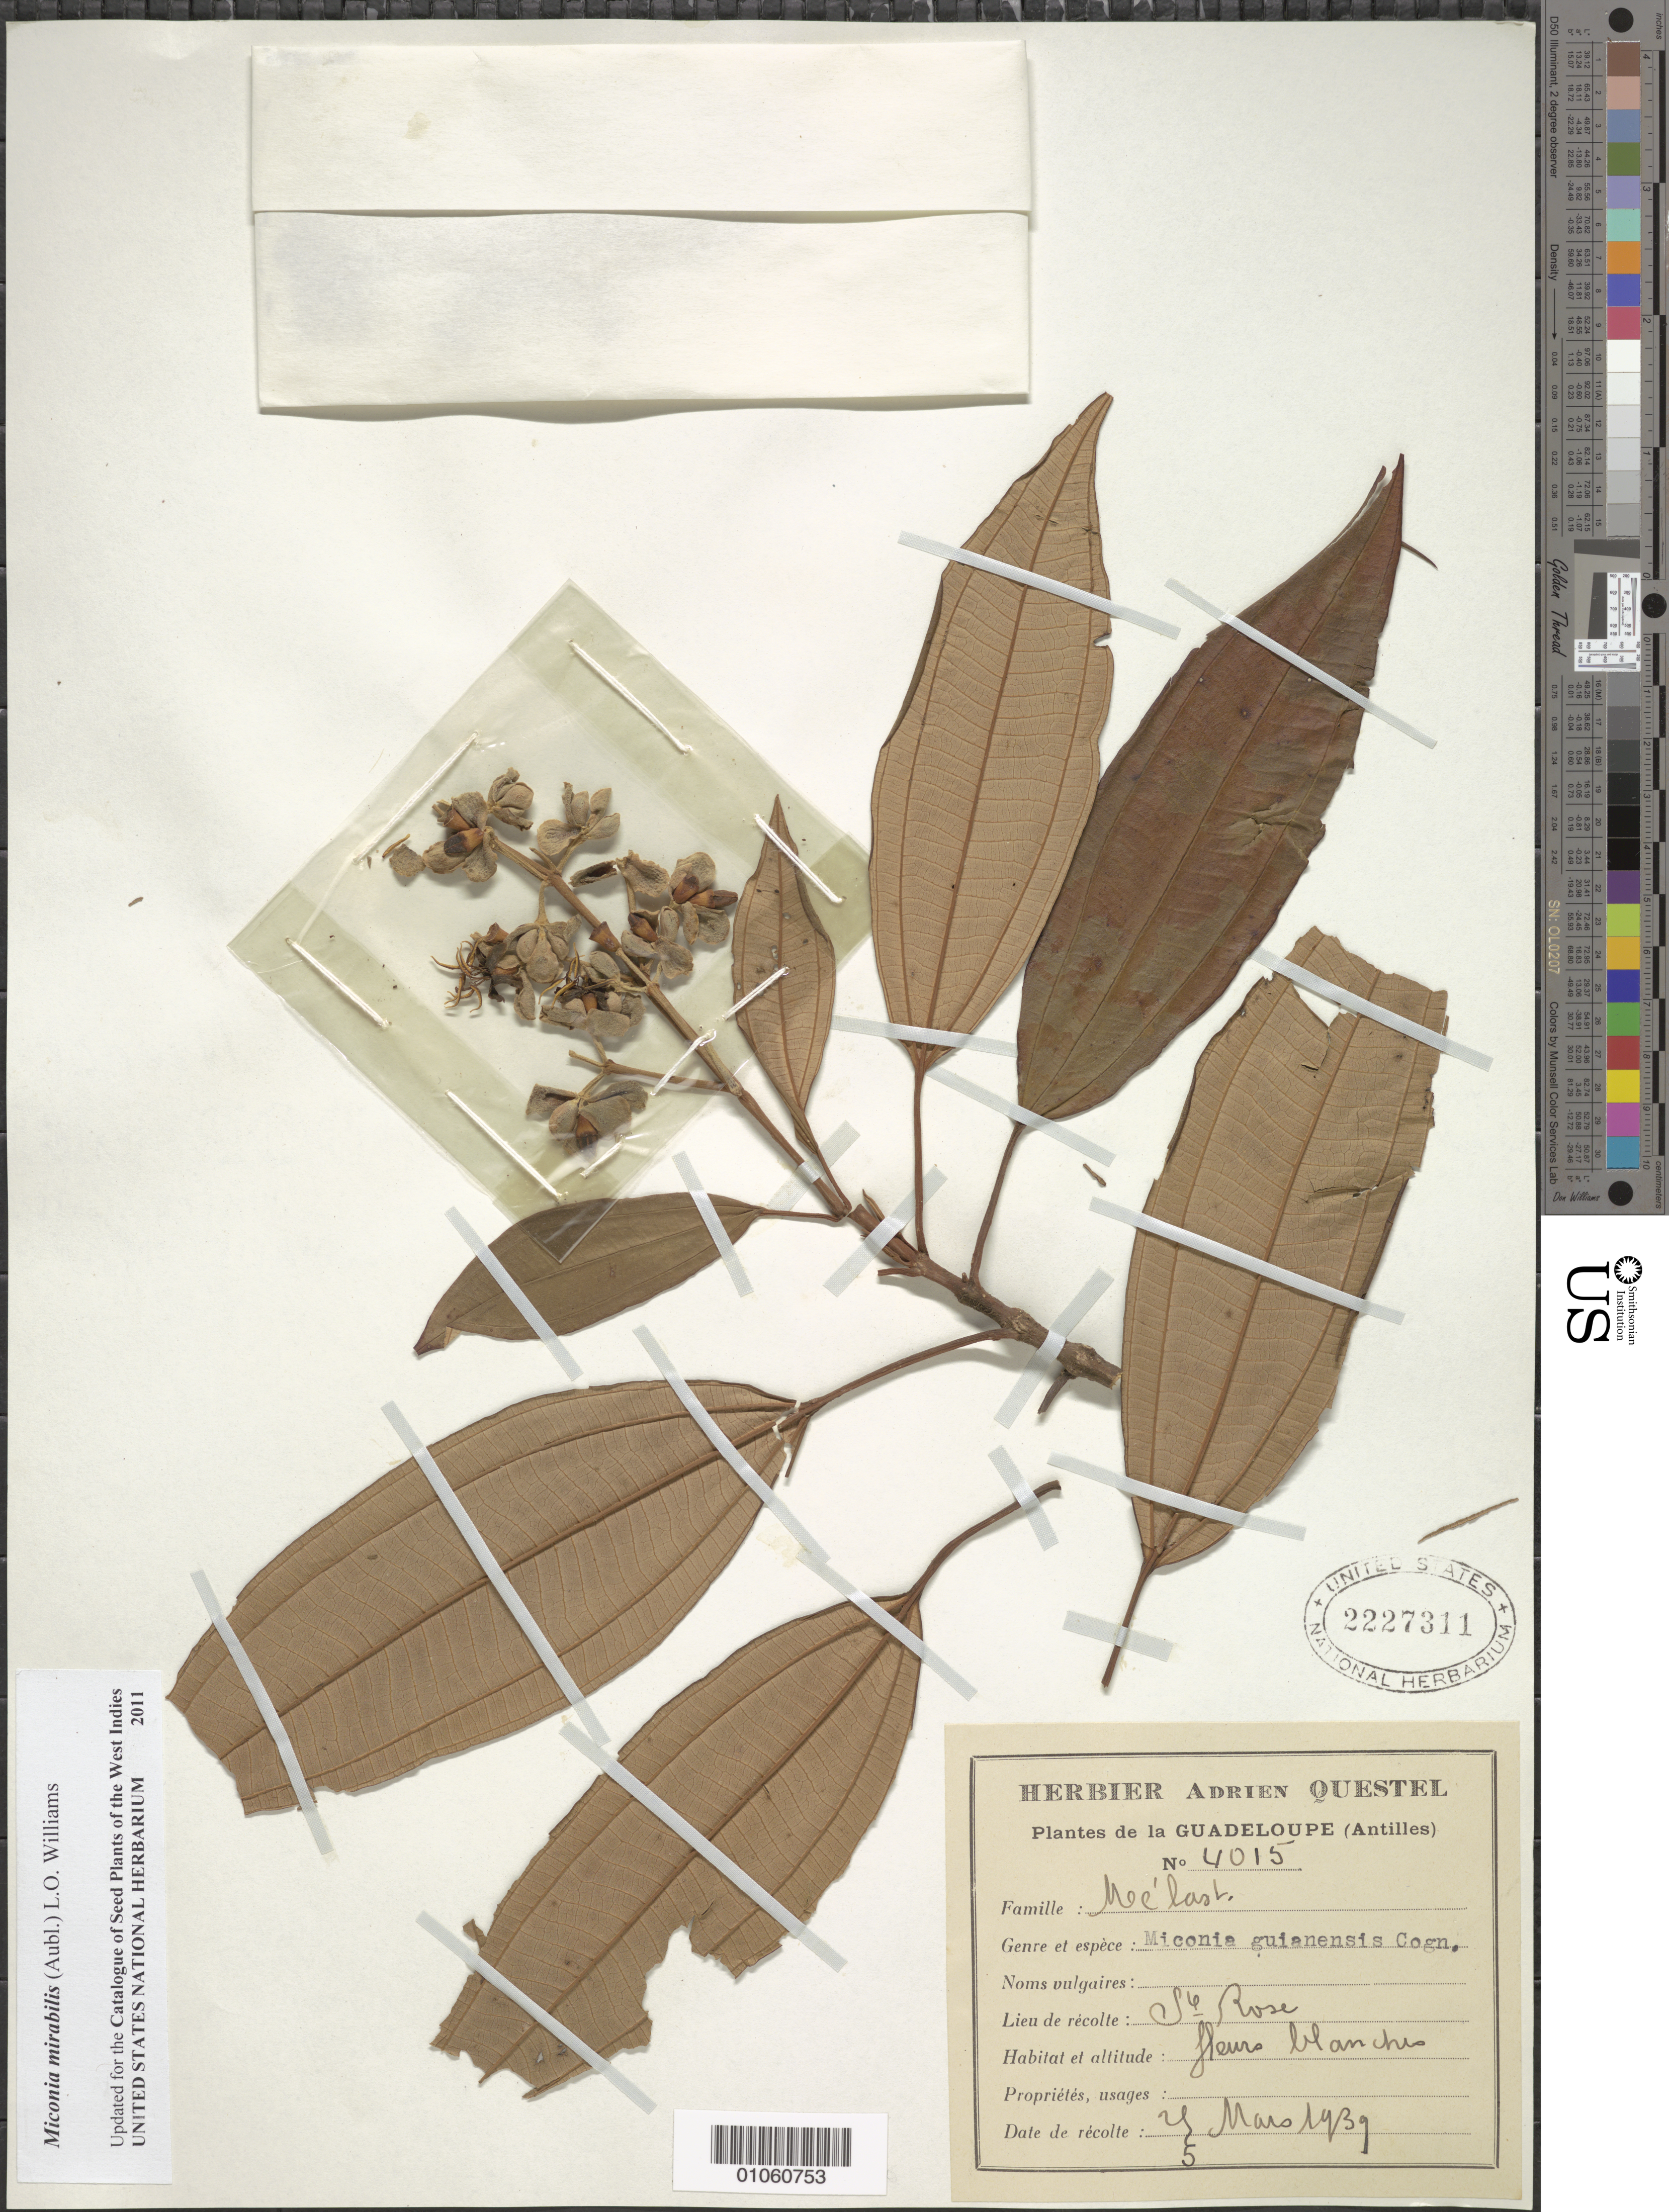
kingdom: Plantae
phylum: Tracheophyta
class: Magnoliopsida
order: Myrtales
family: Melastomataceae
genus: Miconia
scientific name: Miconia mirabilis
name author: (Aubl.) L.O. Williams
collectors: A. Questel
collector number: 4015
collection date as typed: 25 Mar 1939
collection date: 1939-03-25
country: Guadeloupe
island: Basse Terre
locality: St. Rose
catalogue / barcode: US 2227311